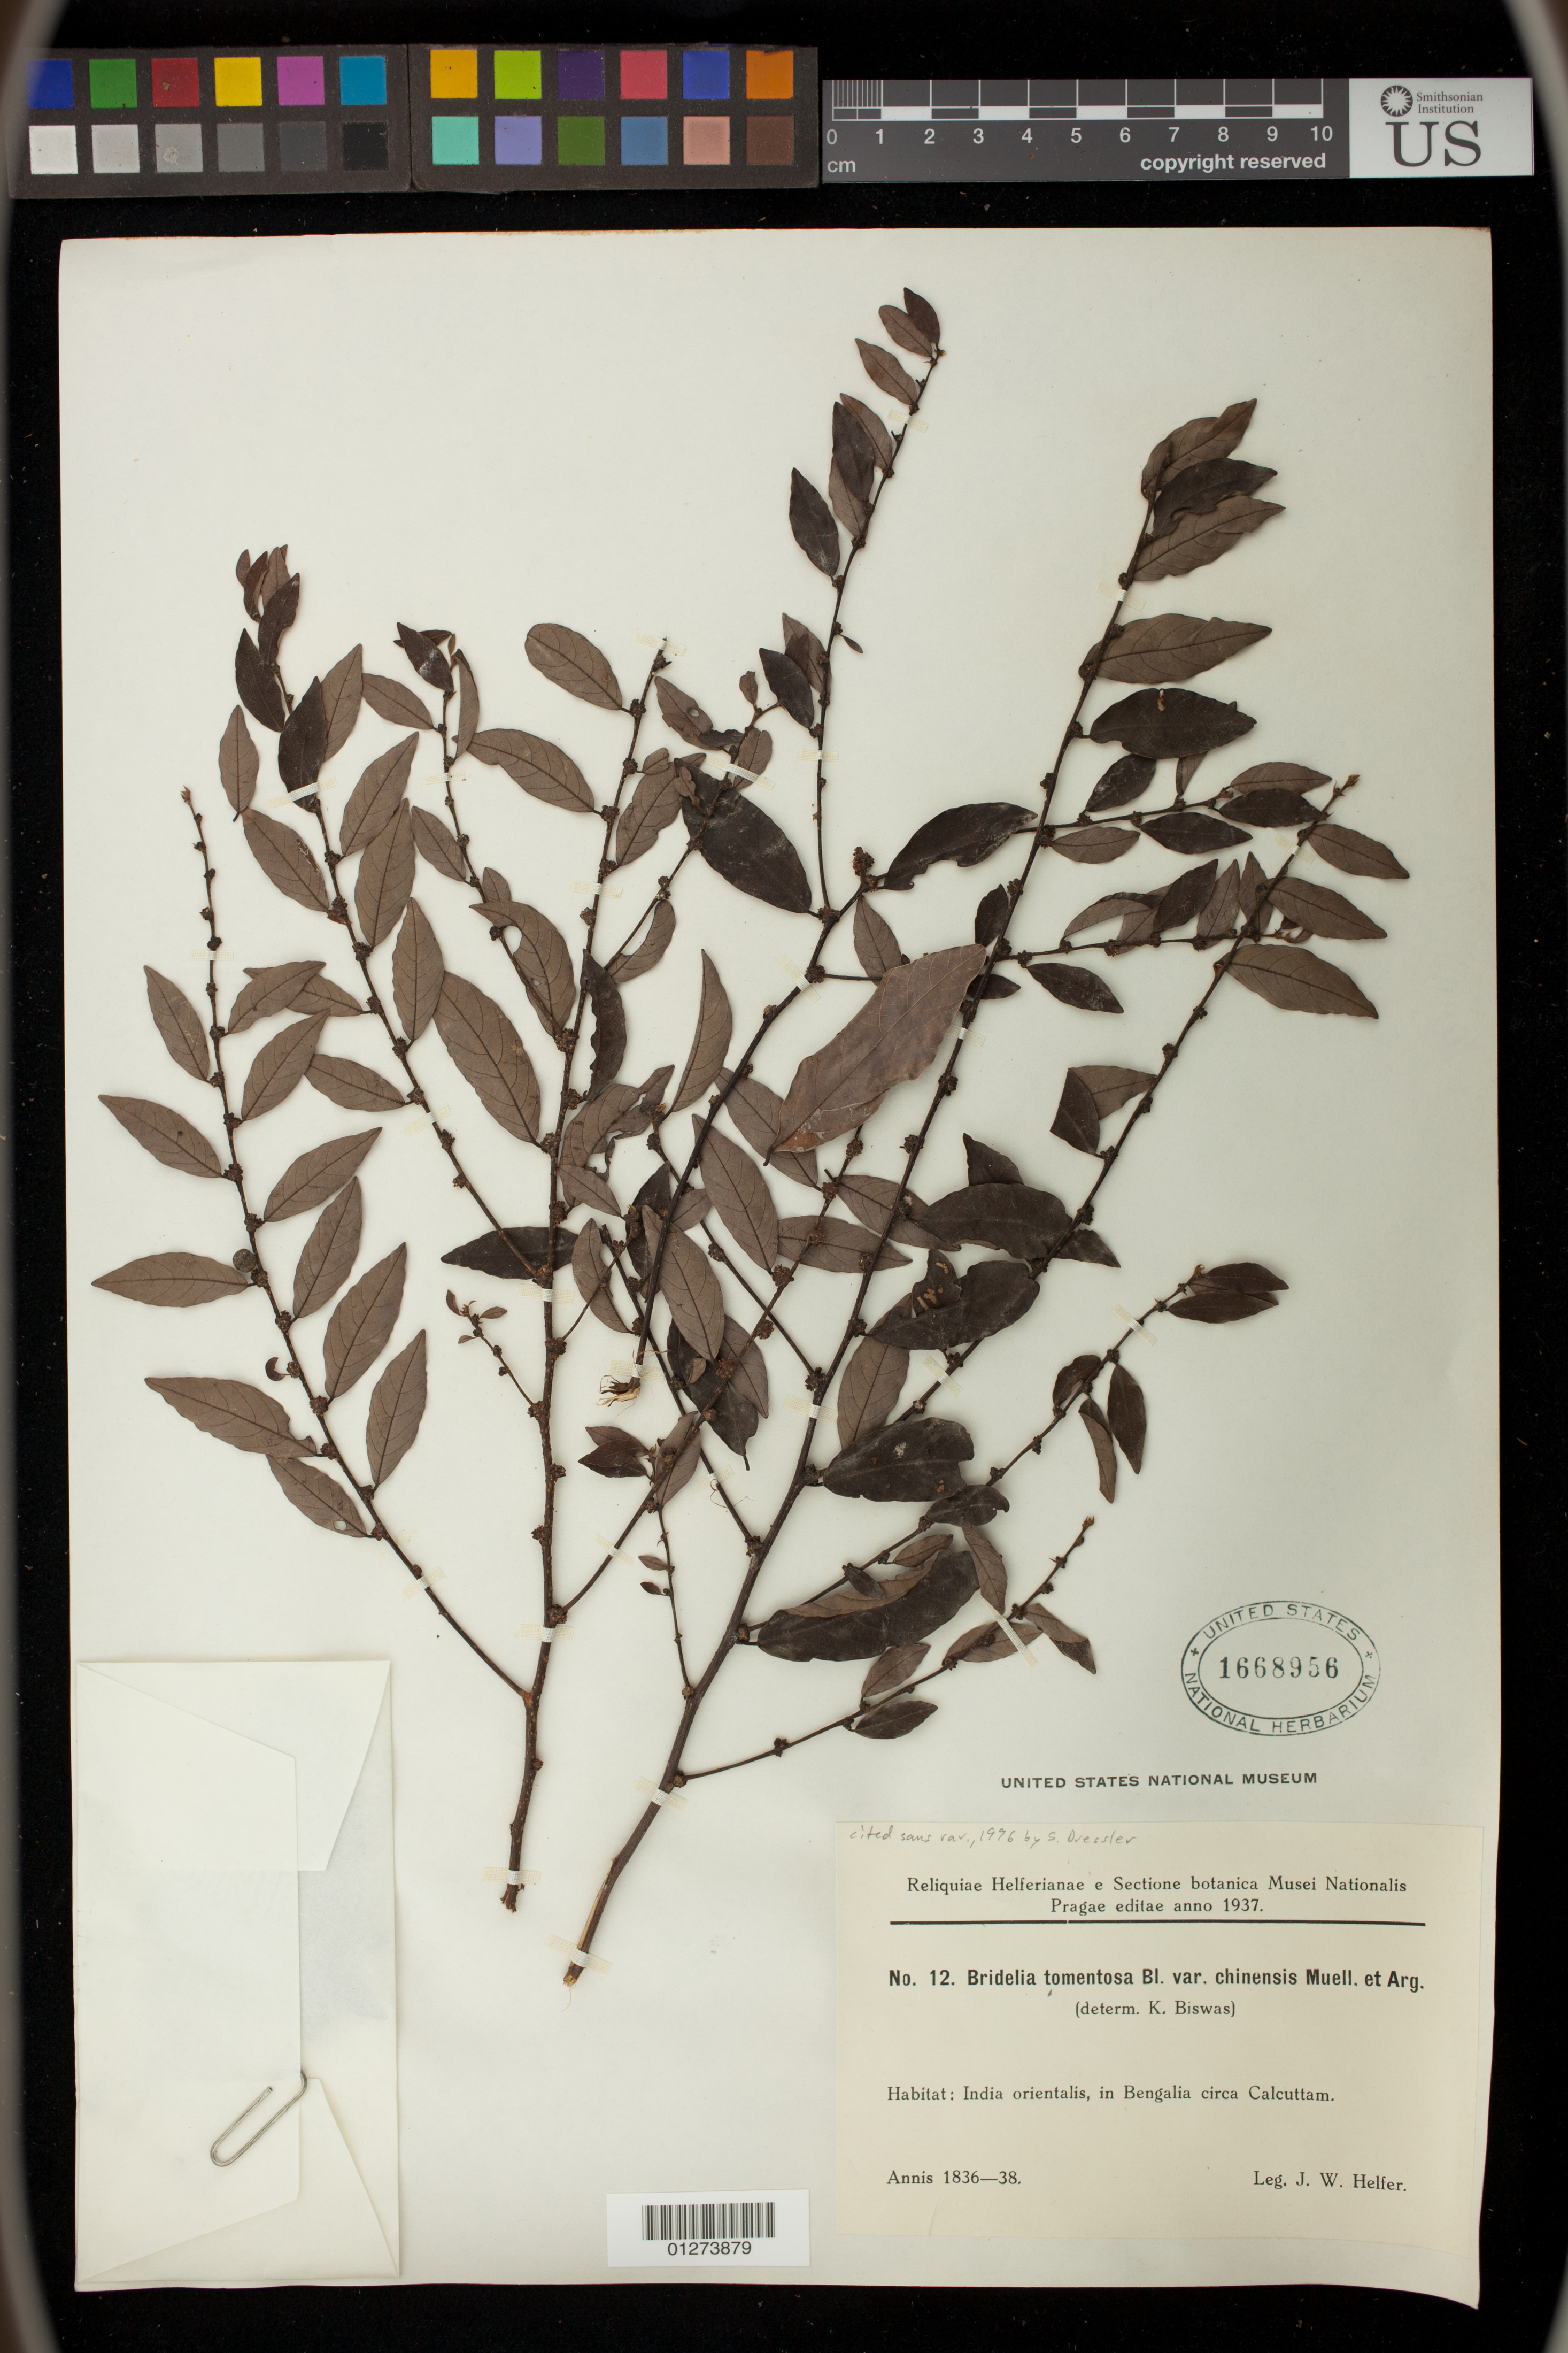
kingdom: Plantae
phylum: Tracheophyta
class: Magnoliopsida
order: Malpighiales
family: Phyllanthaceae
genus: Bridelia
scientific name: Bridelia tomentosa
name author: Blume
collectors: J. W. Helfer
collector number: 12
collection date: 1836/1838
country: India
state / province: West Bengal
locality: India orientalis, in Begalia circa Calcuttam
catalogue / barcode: US 1668956